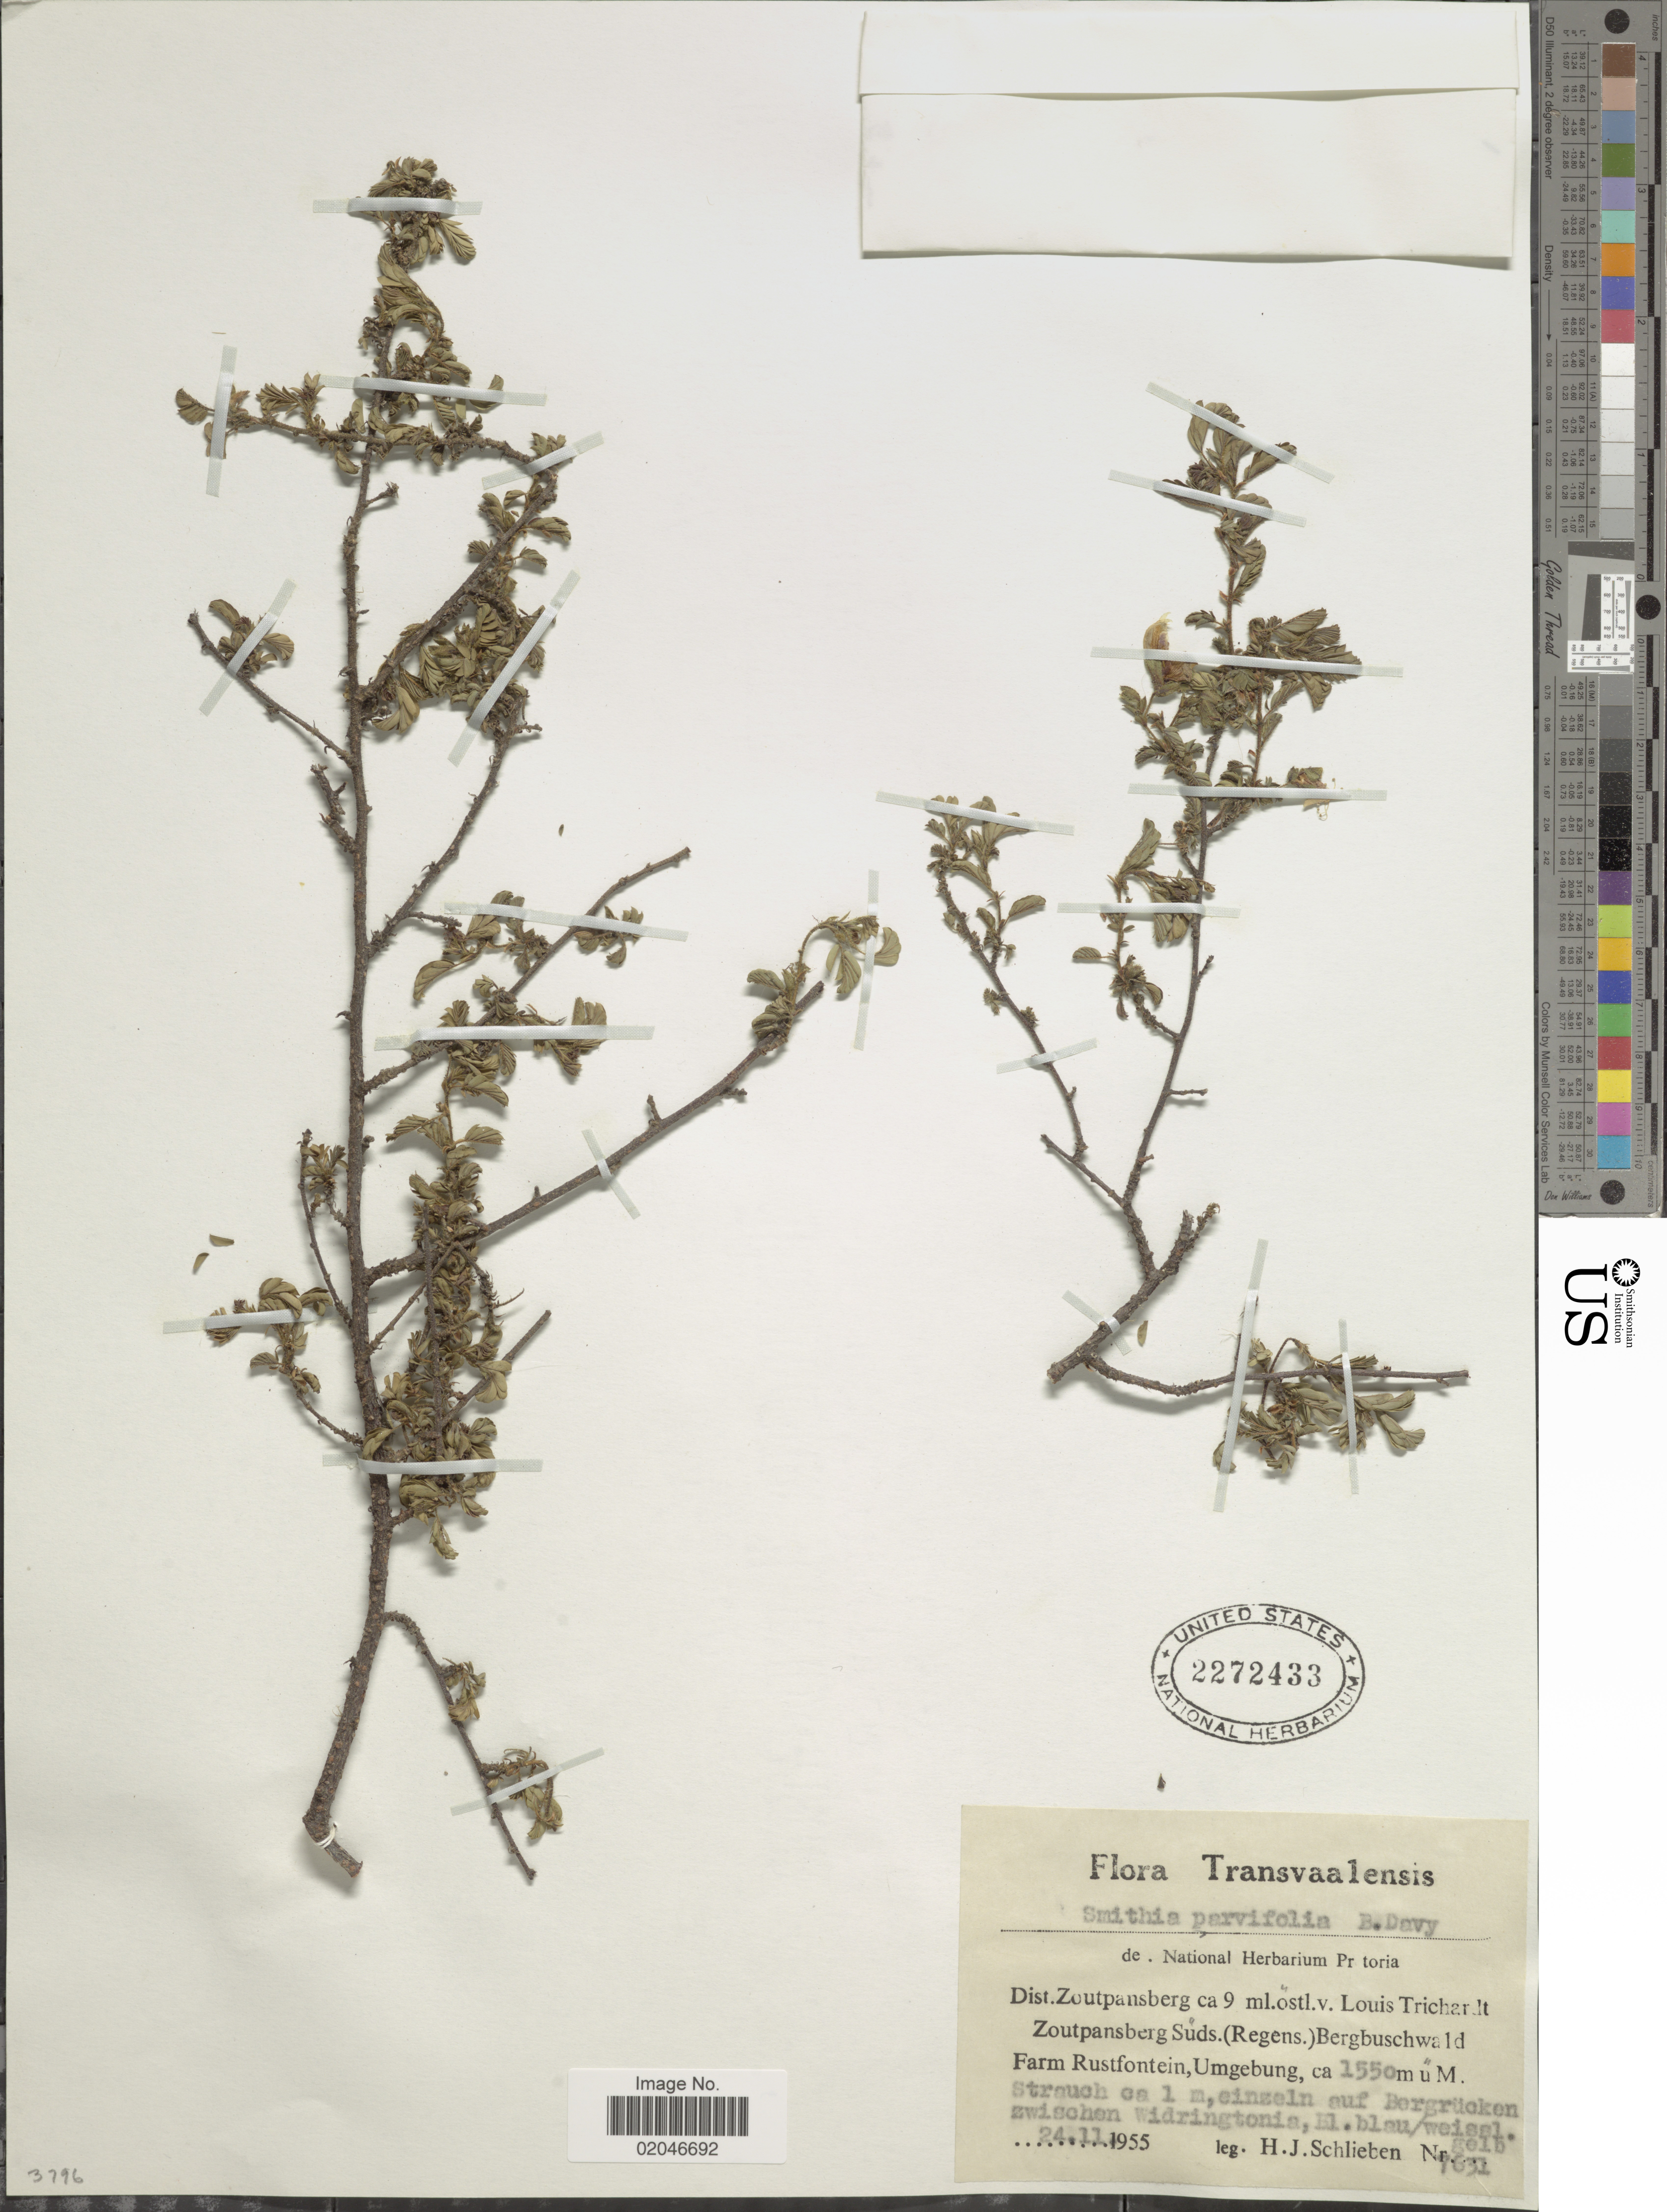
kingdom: Plantae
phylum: Tracheophyta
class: Magnoliopsida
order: Fabales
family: Fabaceae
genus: Kotschya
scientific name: Kotschya parvifolia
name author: (Burtt Davy) Verdc.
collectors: H. J. Schlieben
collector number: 7631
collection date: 1955-11-24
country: South Africa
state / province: Limpopo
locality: Transvaalensis, Dist Zoutpansberg ca 9 ml ostl v. Louis Trichardt Zoutpansberg Suds. (Regens) Bergbuschwald Farm Rustfontein, Umgebung, Strauch ca 1 m, einzeln auf Bergrücken zwischen Widringtonia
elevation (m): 1550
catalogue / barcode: US 2272433